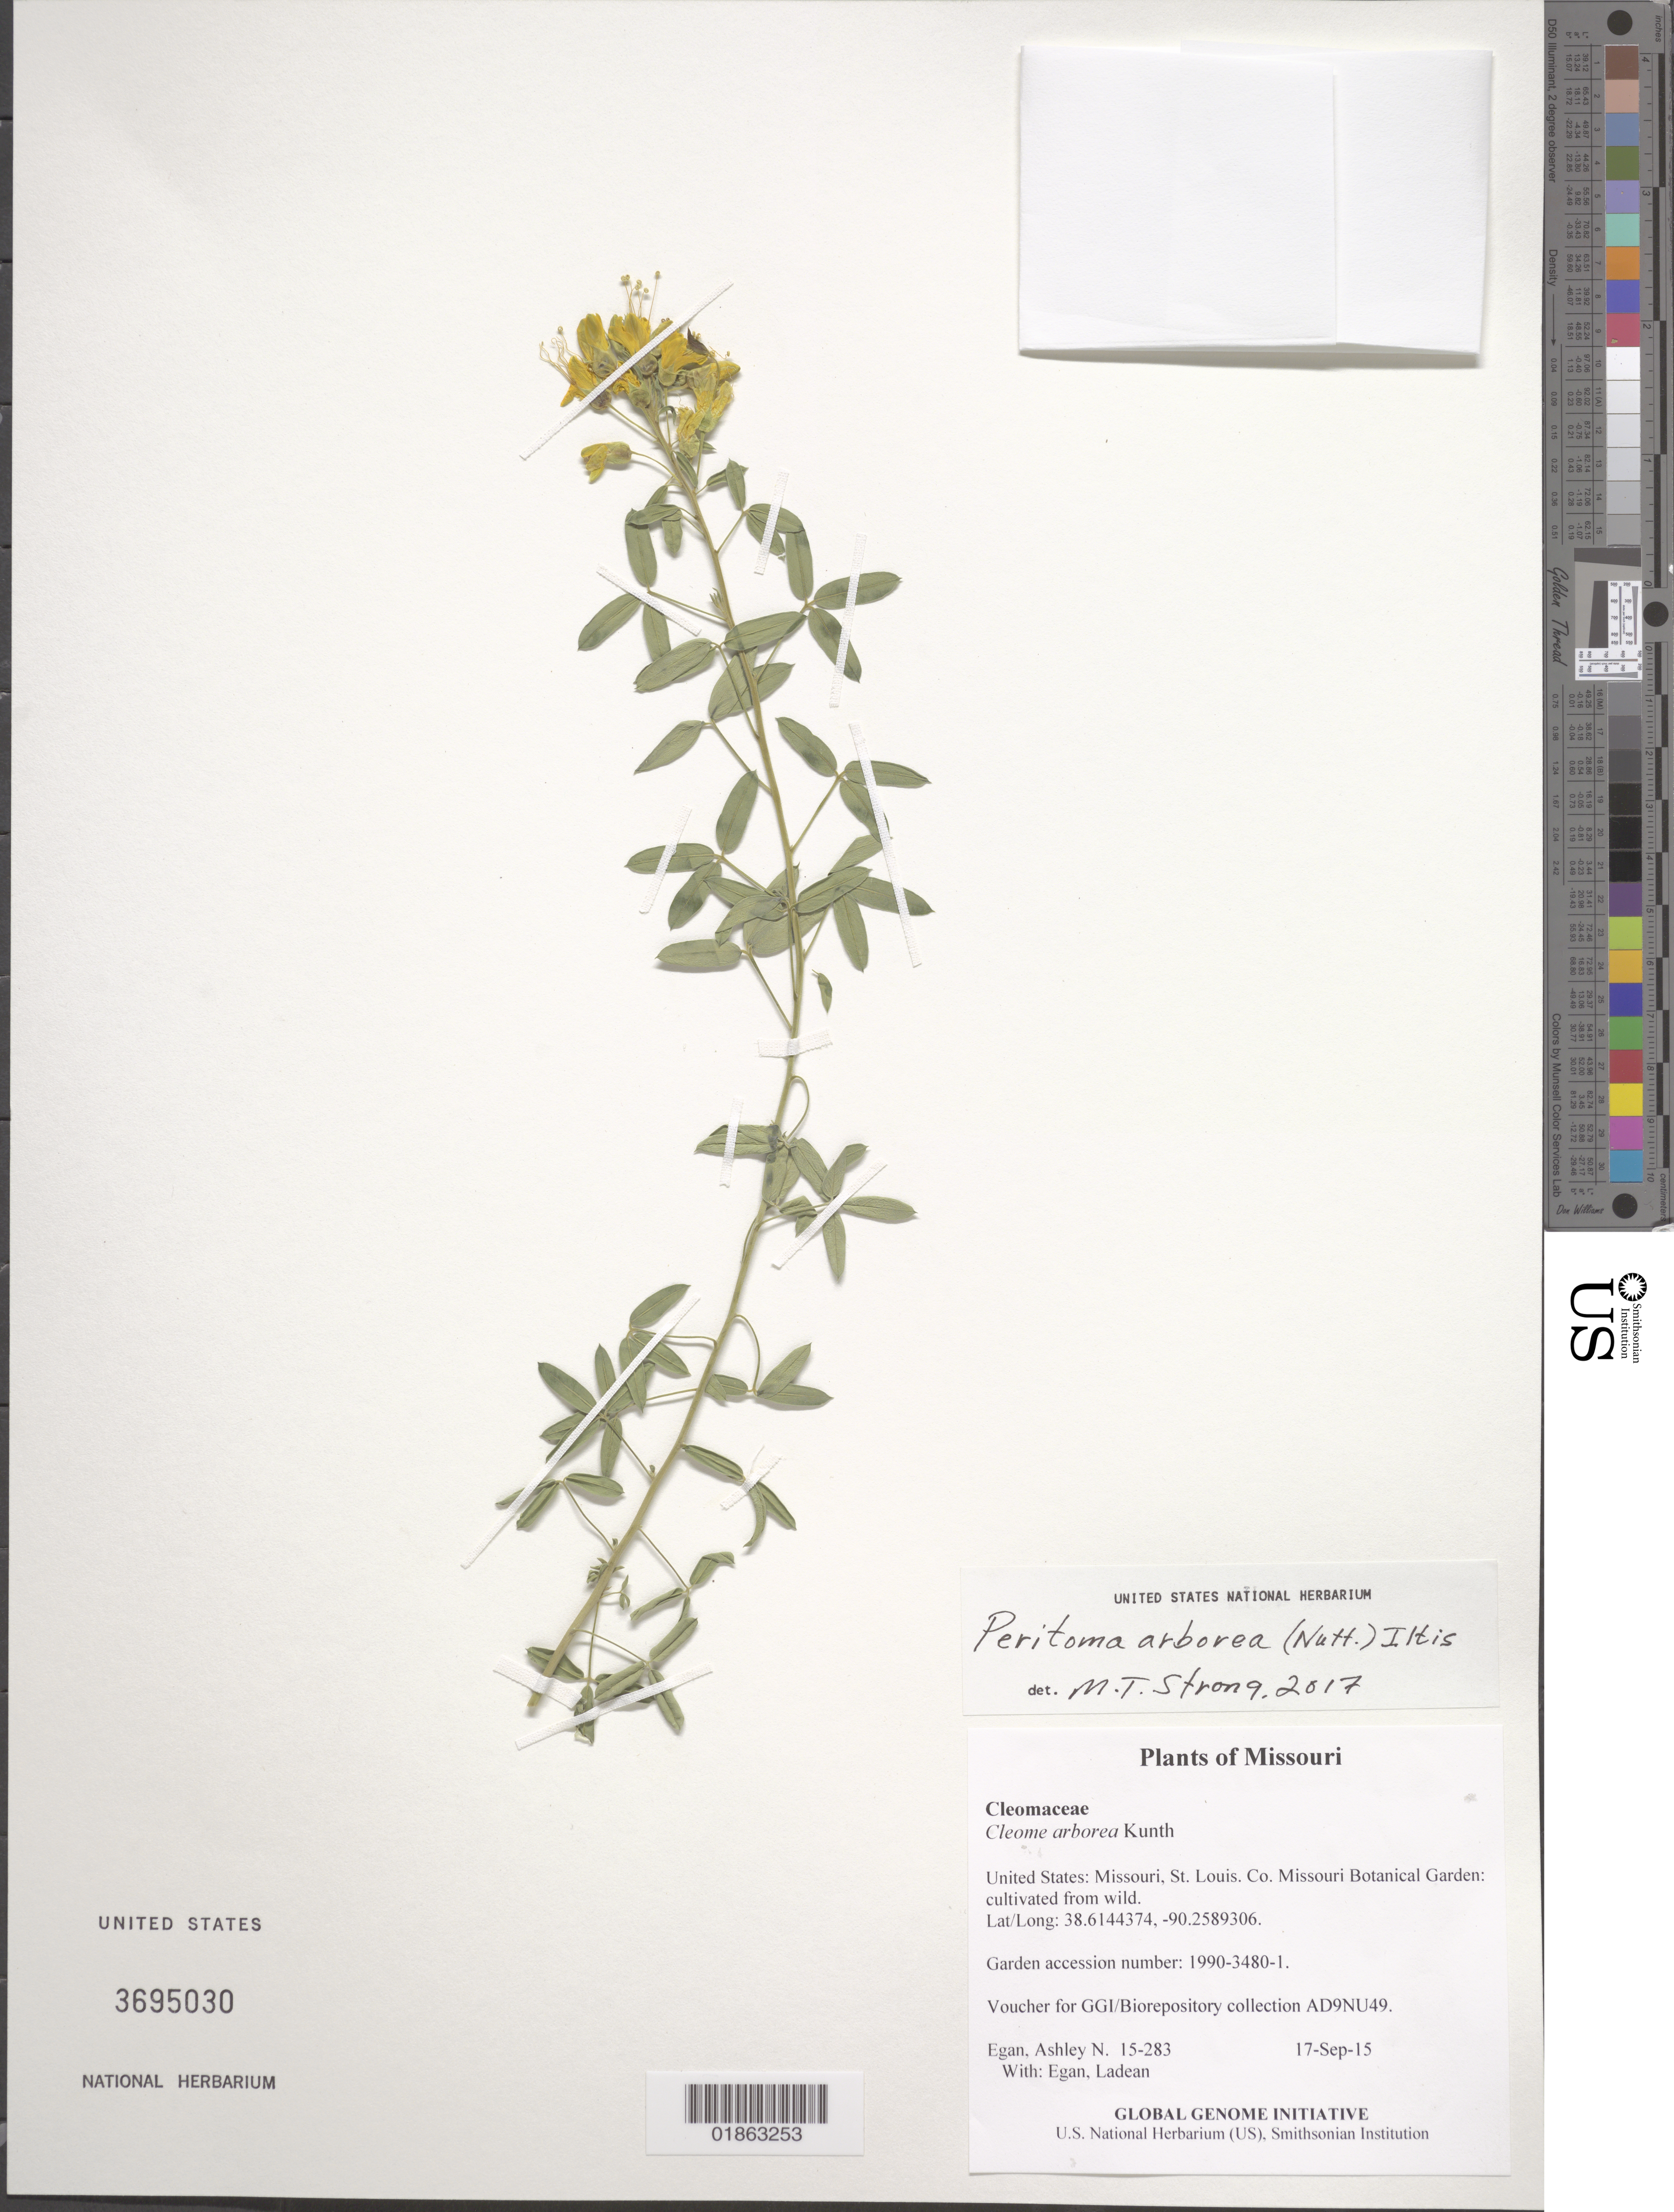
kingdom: Plantae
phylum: Tracheophyta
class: Magnoliopsida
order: Brassicales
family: Cleomaceae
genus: Cleomella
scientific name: Cleomella arborea var. angustata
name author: (Parish) Roalson & J.C. Hall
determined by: Strong, Mark T., (BOT), Smithsonian Institution - National Museum of Natural History (UNITED STATES)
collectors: A. N. Egan & L. Egan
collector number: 15-283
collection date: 2015-09-17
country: United States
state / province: Missouri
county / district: St. Louis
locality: Missouri Botanical Garden: cultivated from wild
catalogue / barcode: US 3695030